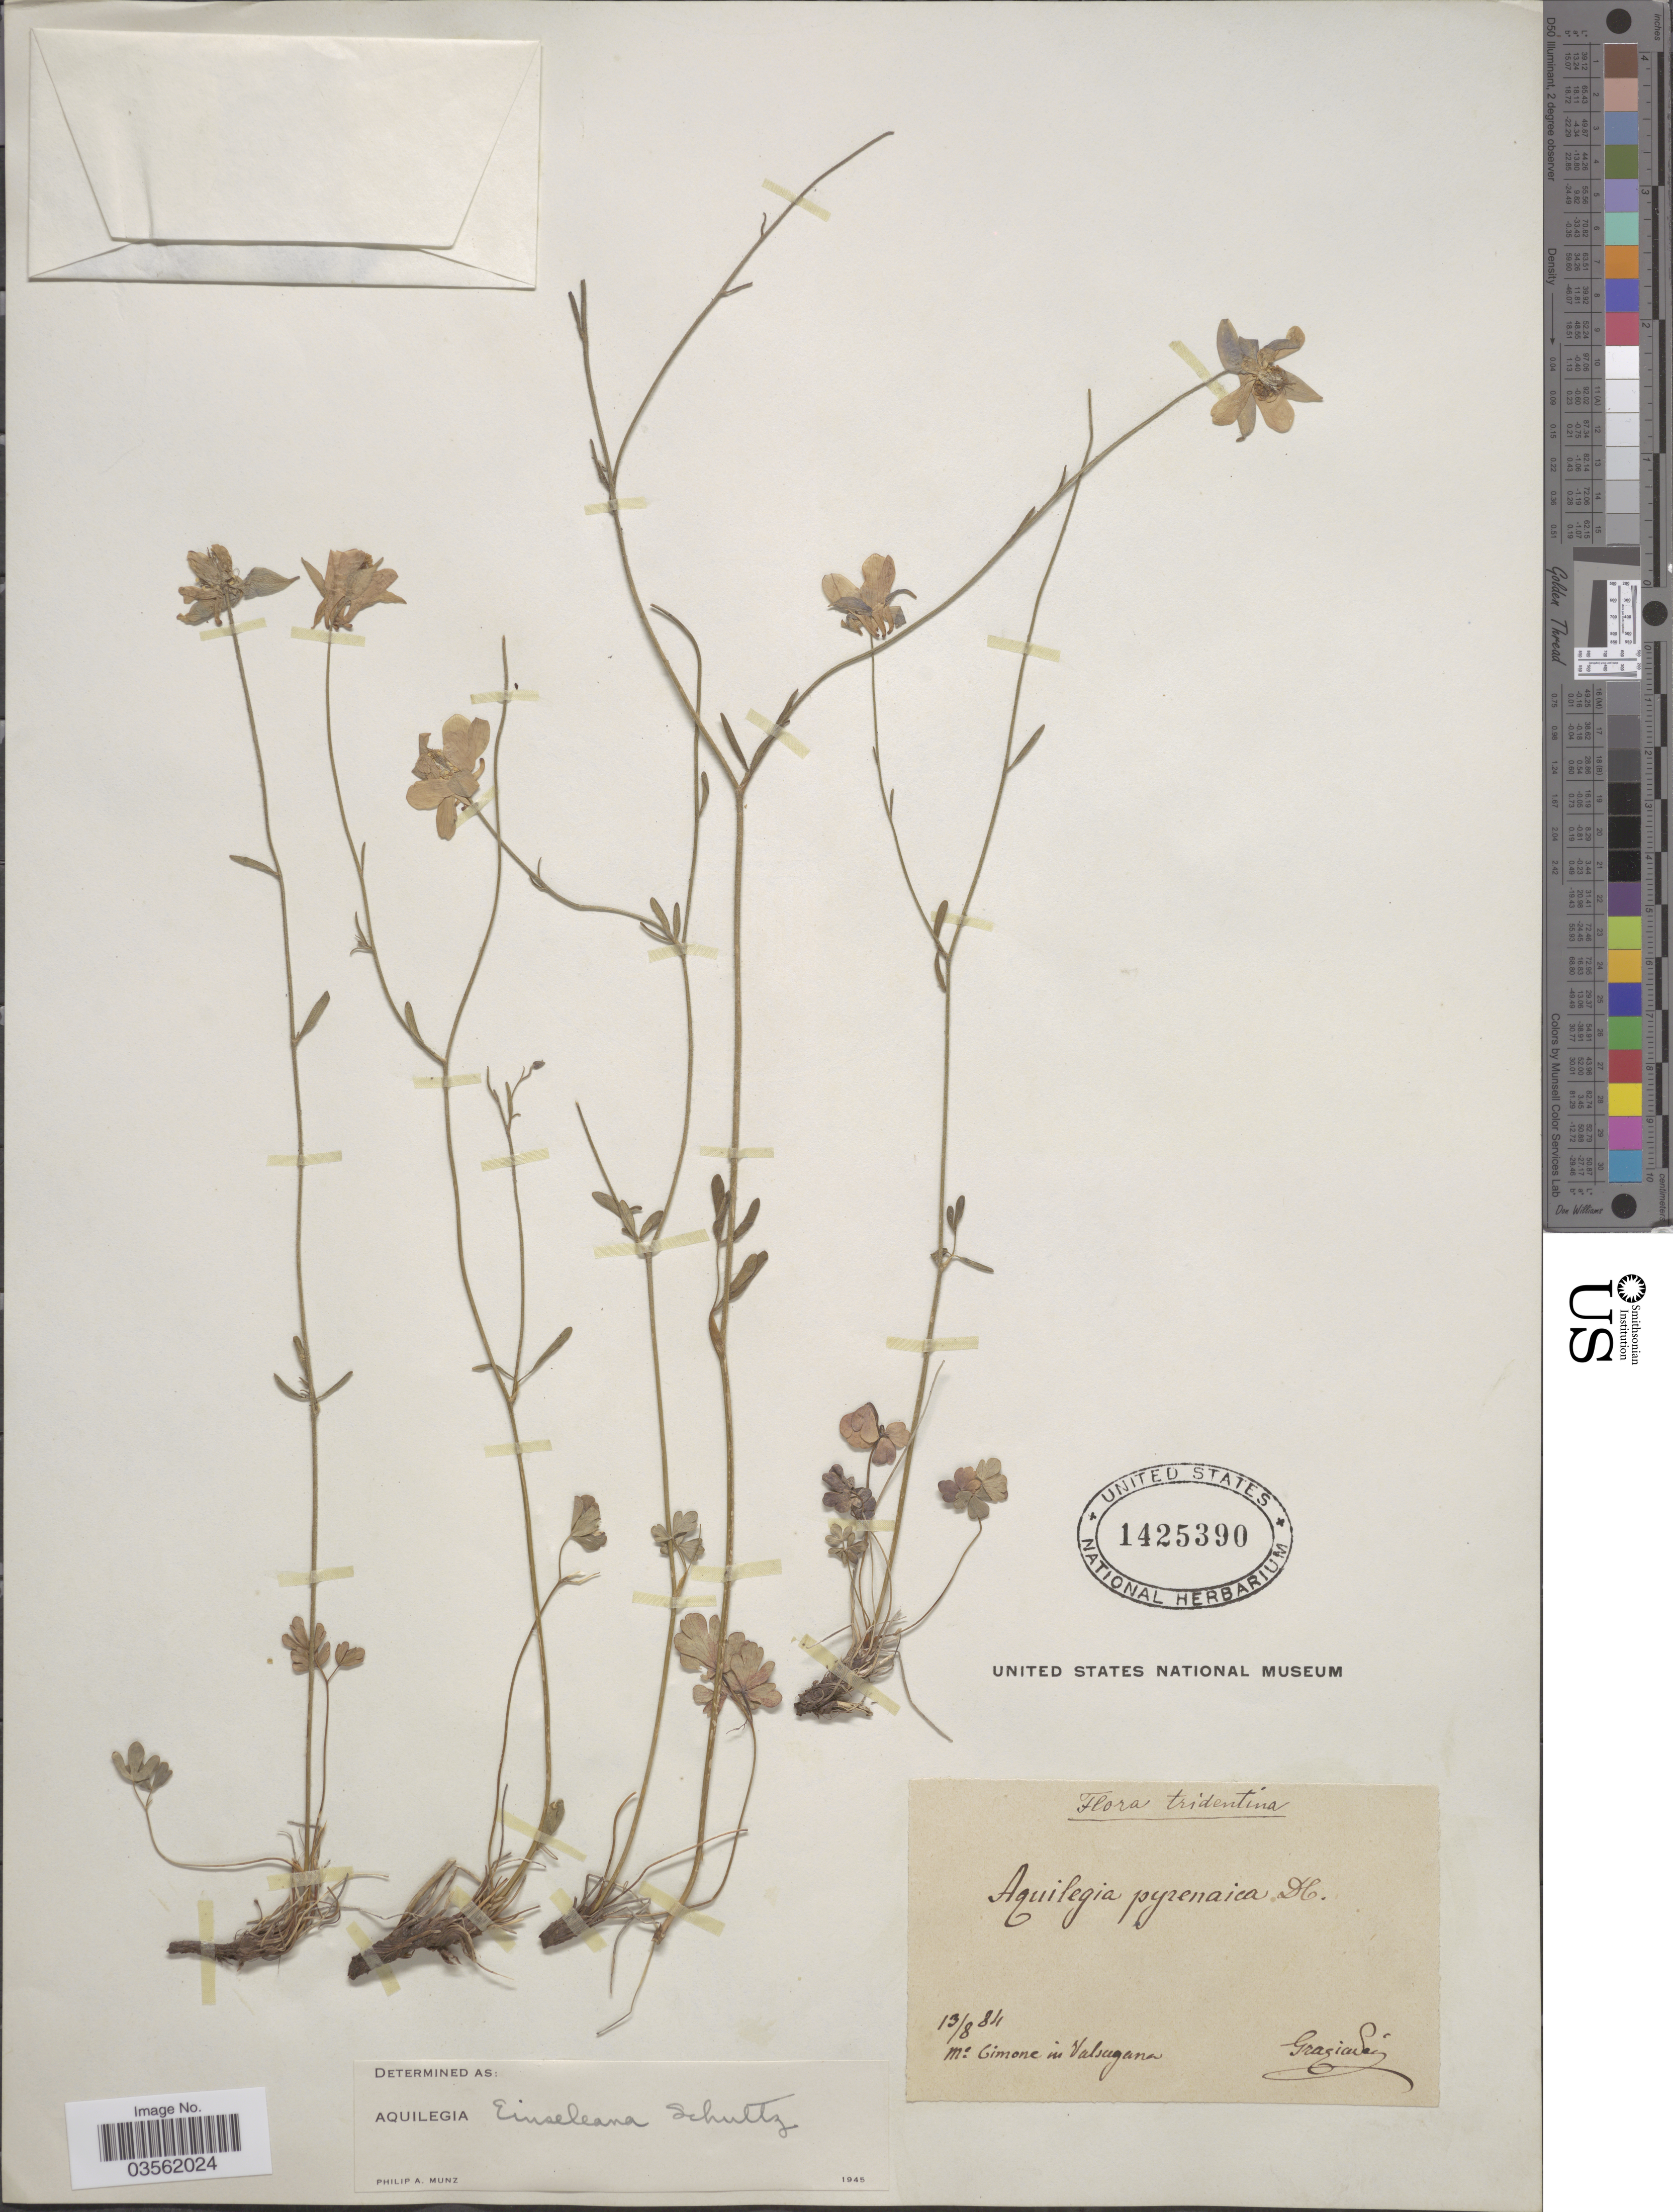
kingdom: Plantae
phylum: Tracheophyta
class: Magnoliopsida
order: Ranunculales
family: Ranunculaceae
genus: Aquilegia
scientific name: Aquilegia einseleana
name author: F.W. Schultz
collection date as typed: Transcribed d/m/y: 13/8/84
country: Italy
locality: Tridentina. M: Gimone in Valsugana.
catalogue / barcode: US 1425390